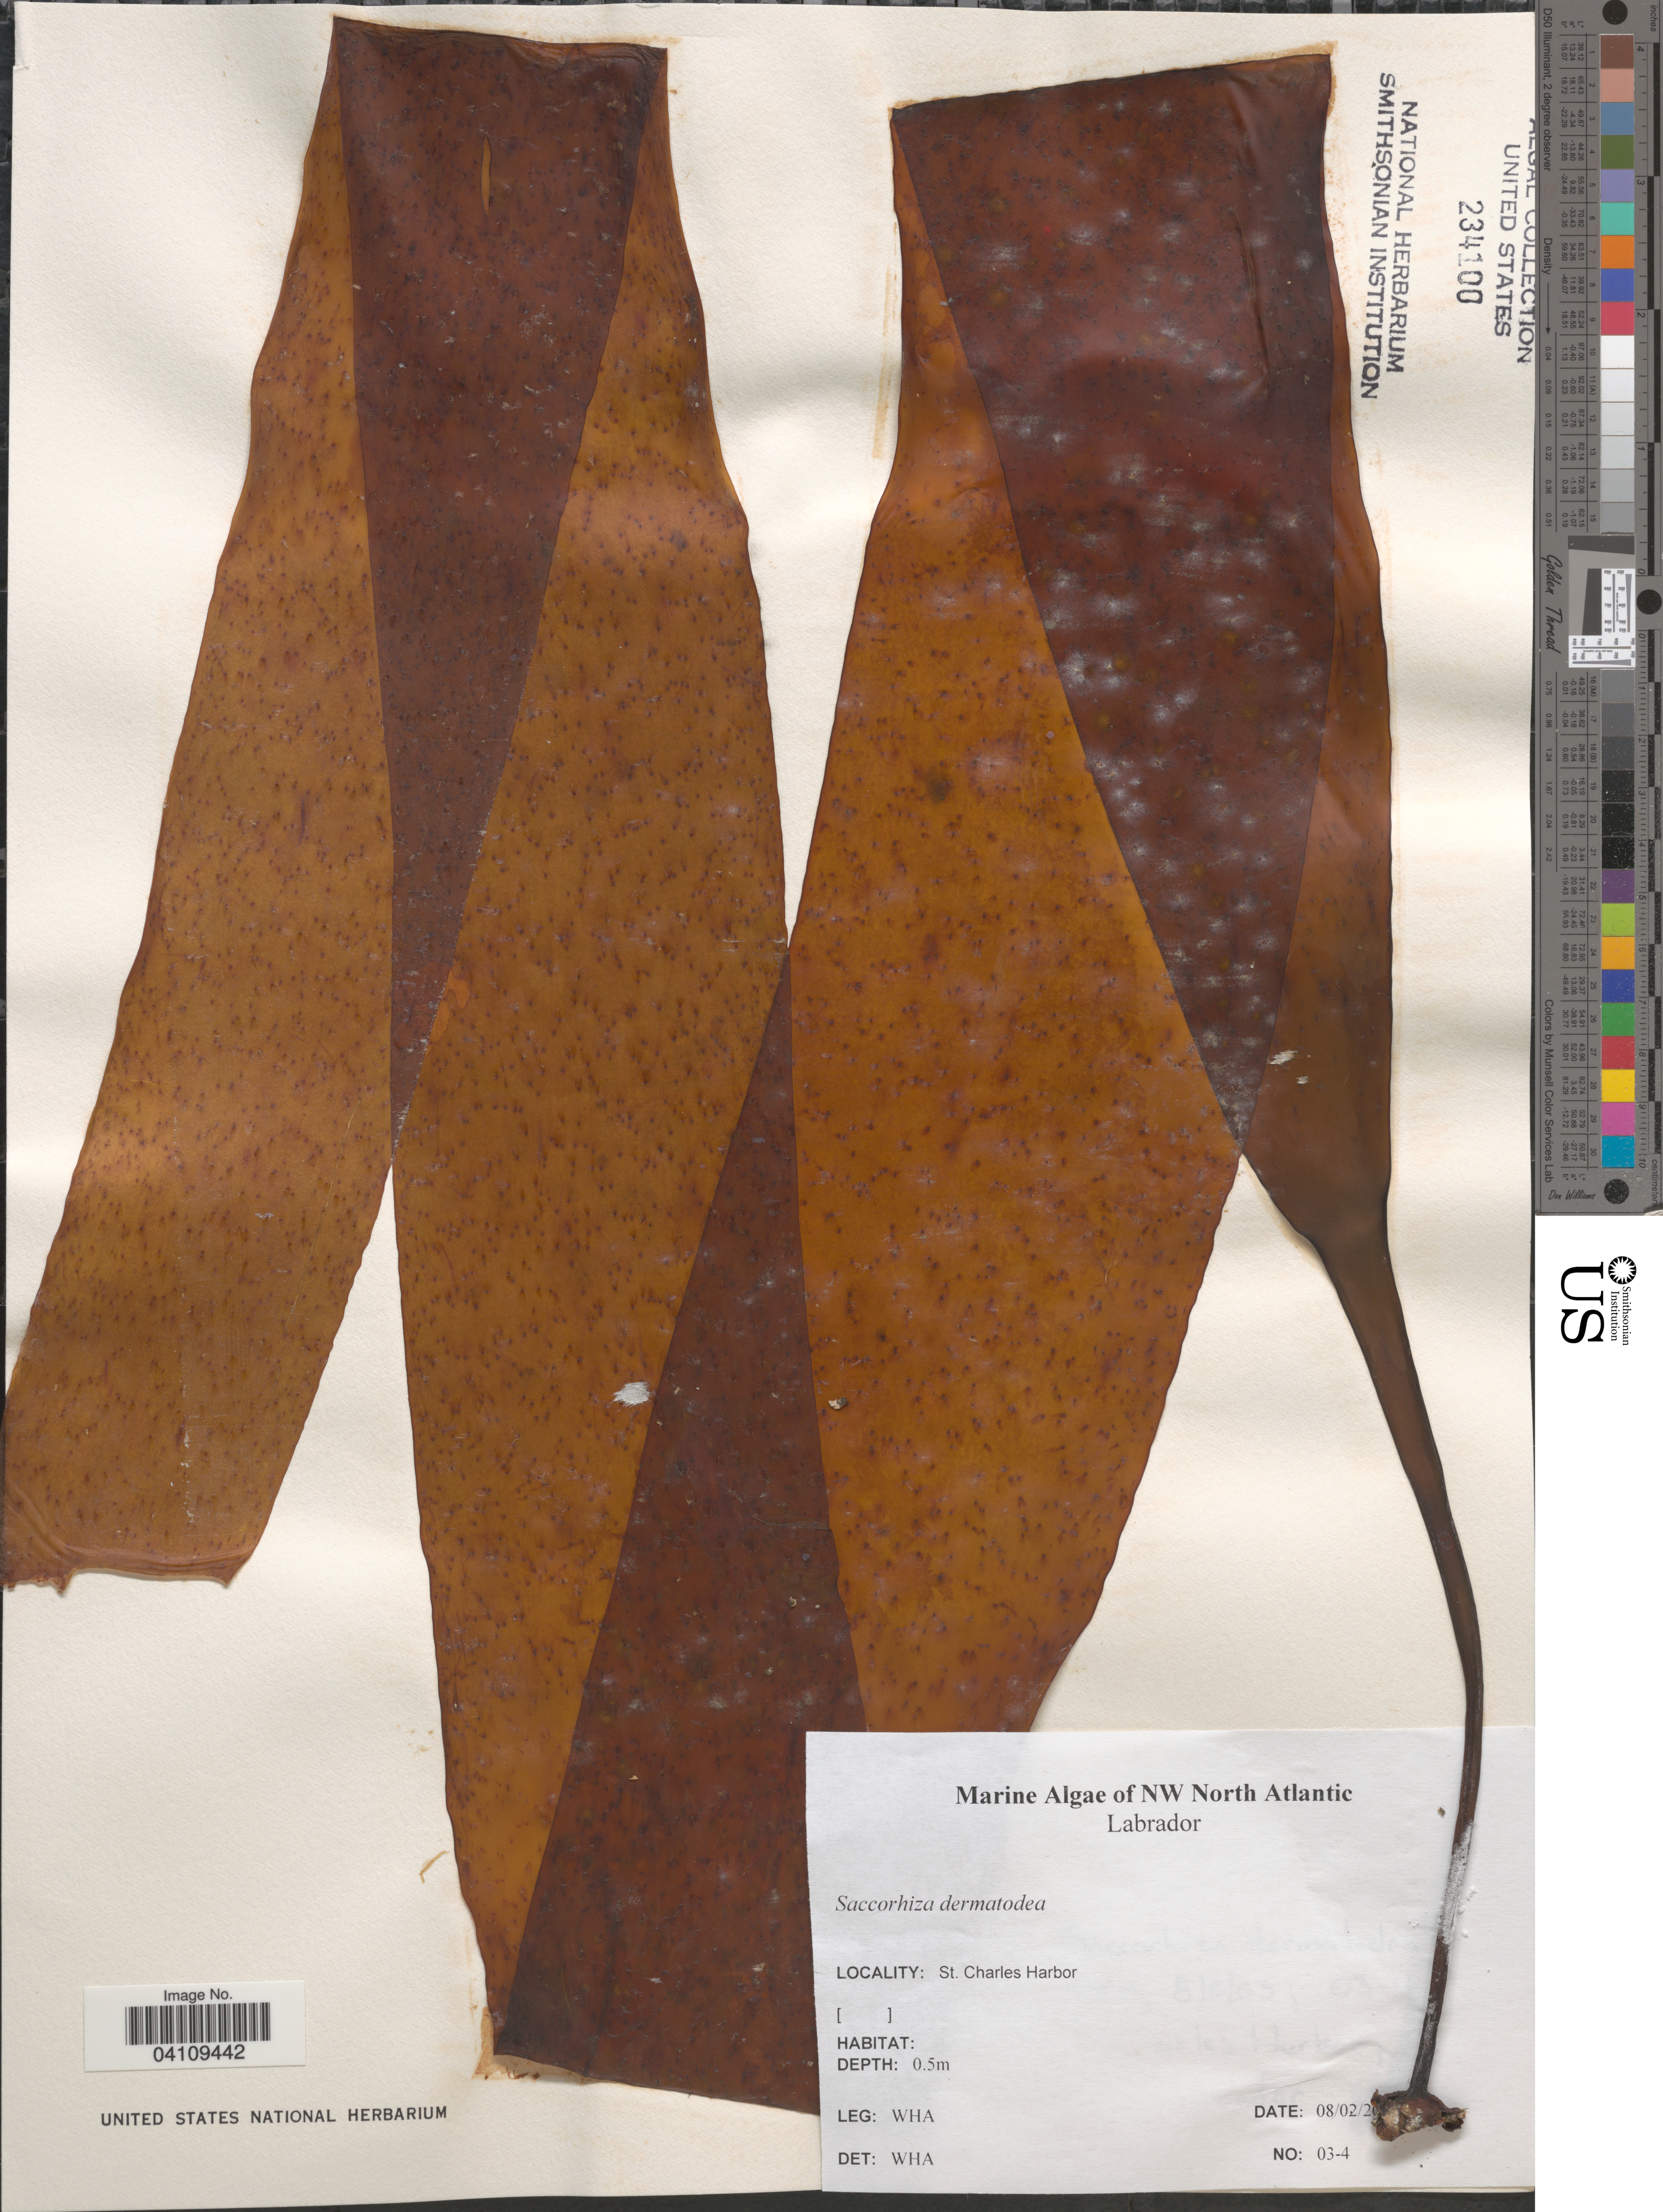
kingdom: Chromista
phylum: Foraminifera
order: Astrorhizida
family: Hyperamminidae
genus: Saccorhiza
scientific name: Saccorhiza dermatodea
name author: (Bach. Pyl.) J. Agardh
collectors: W. H. Adey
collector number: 03-4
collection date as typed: Transcribed d/m/y: 8/2/20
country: Canada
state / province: Newfoundland and Labrador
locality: NW North Atlantic. Labrador. St. Charles Harbor.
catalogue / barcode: US 234100